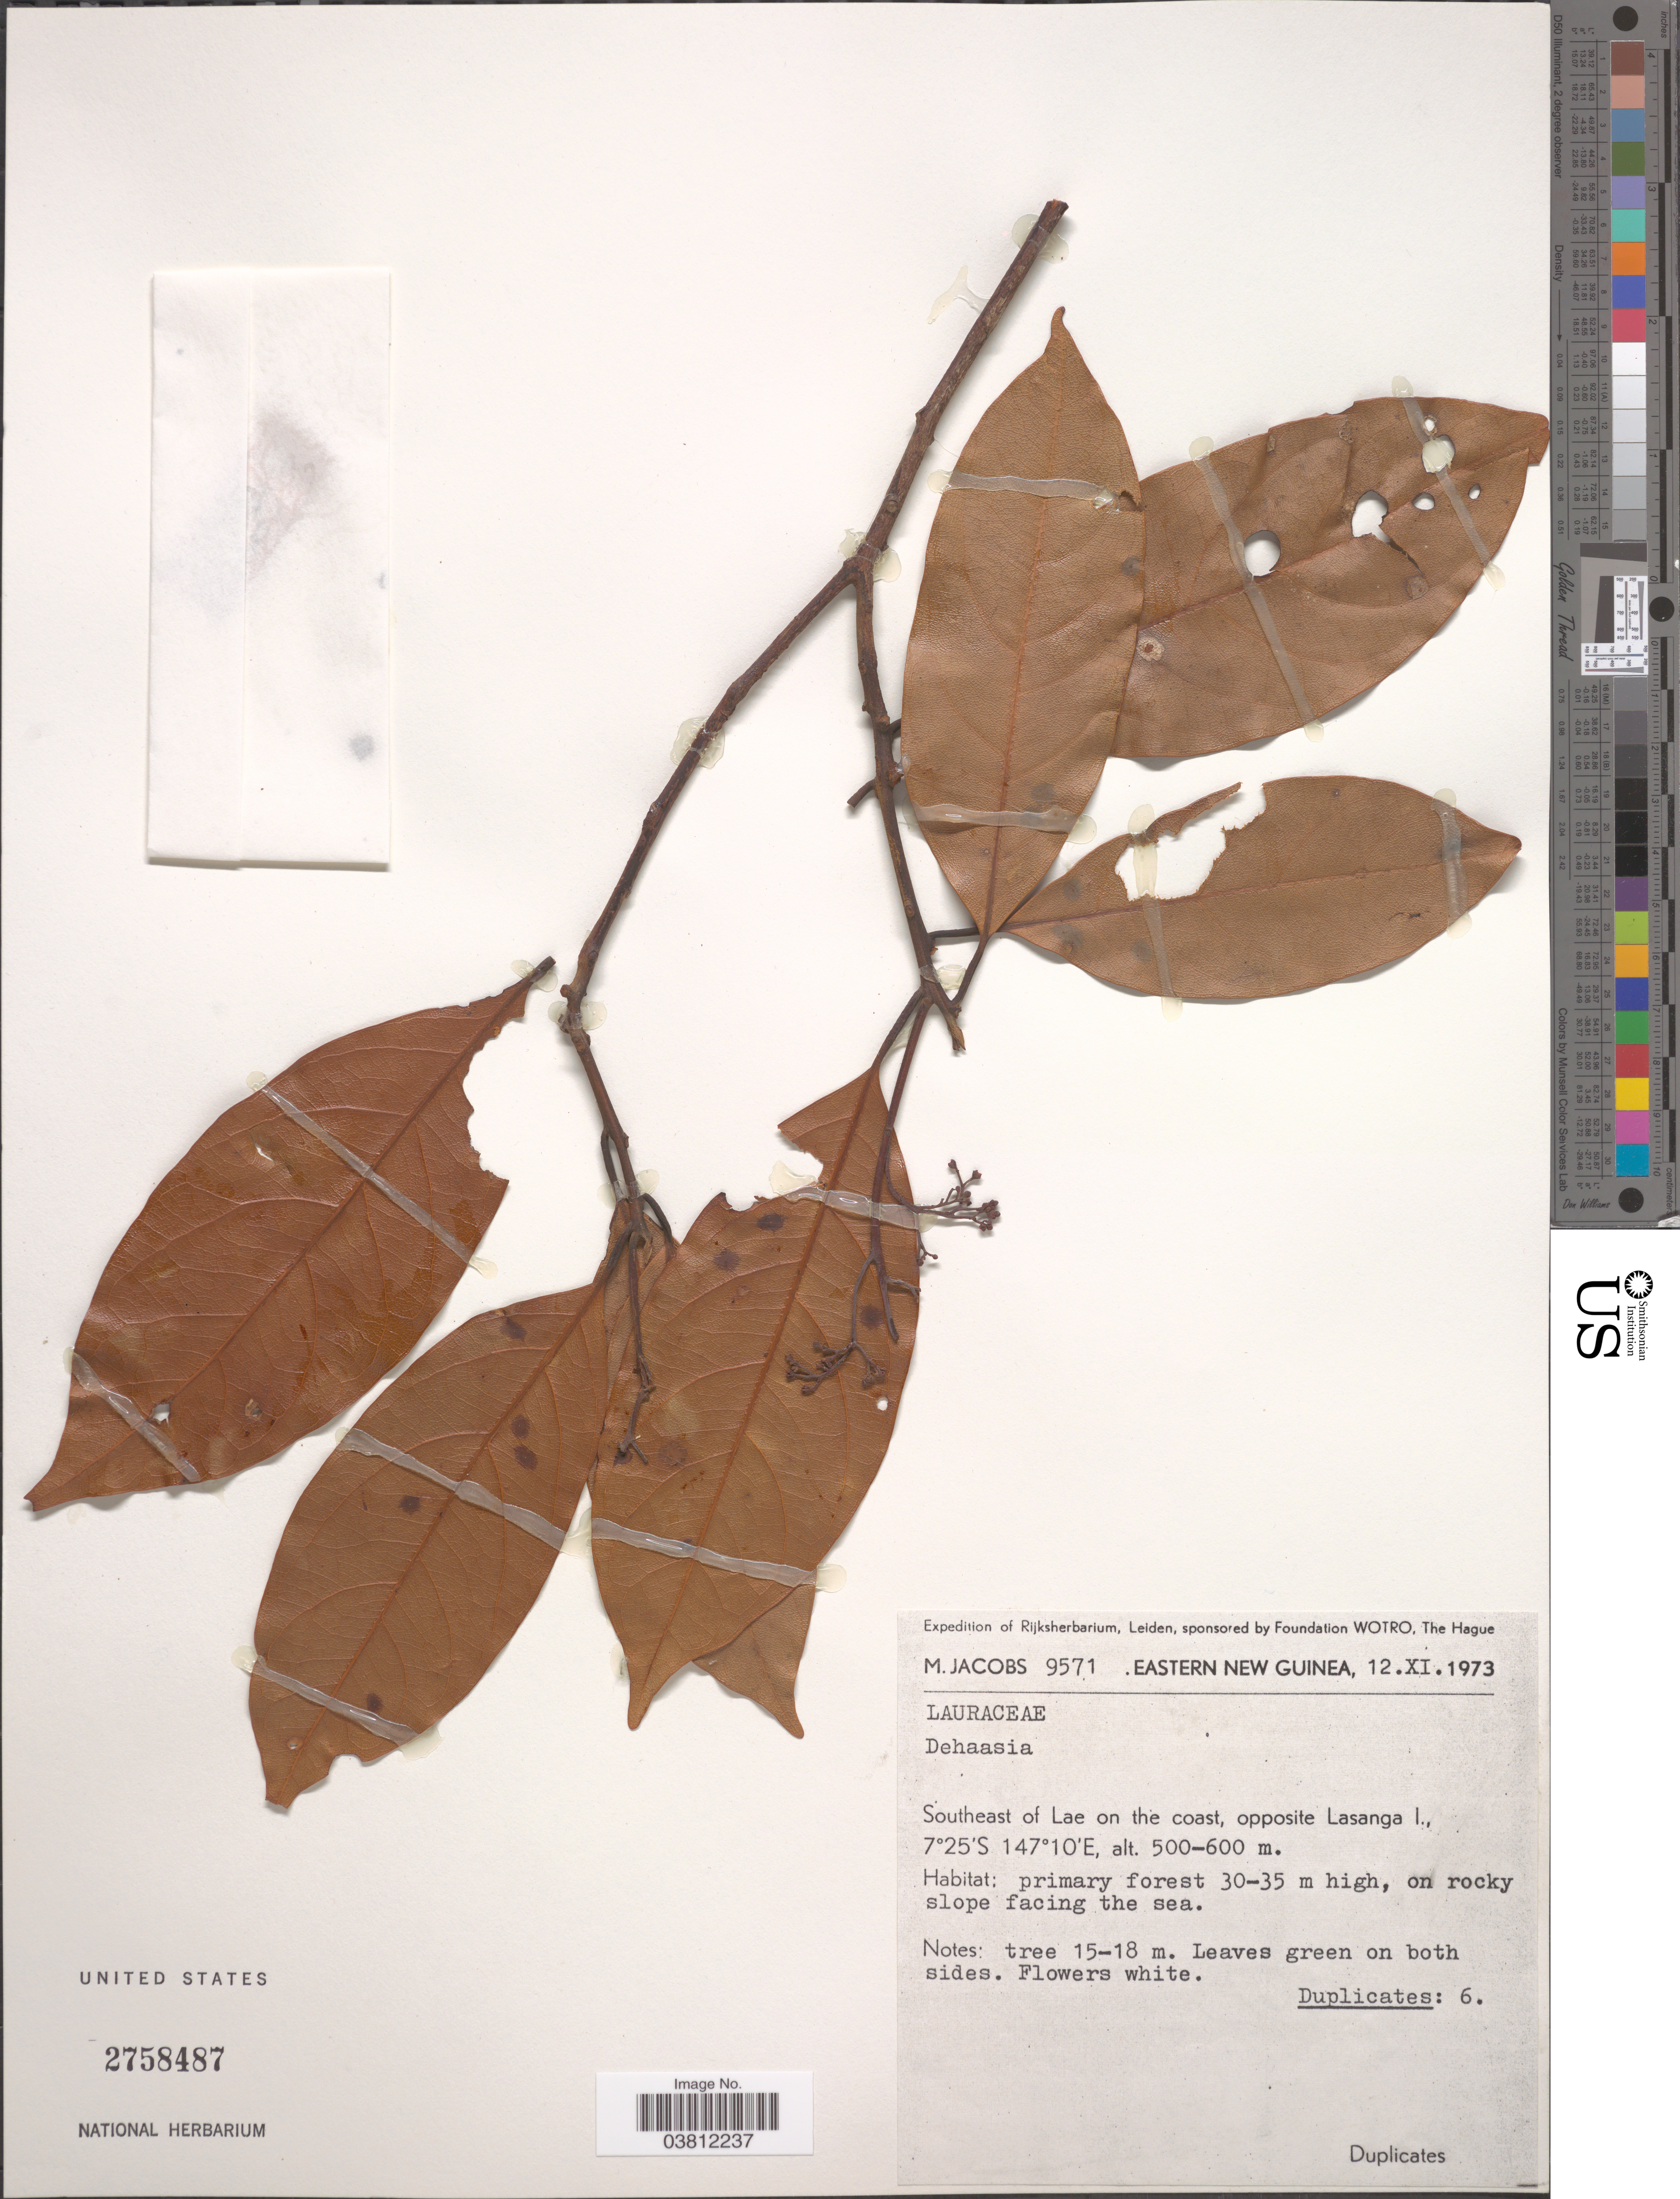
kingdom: Plantae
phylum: Tracheophyta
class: Magnoliopsida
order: Laurales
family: Lauraceae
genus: Dehaasia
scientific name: Dehaasia sp.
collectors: M. Jacobs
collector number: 9571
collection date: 1973-11-12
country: Papua New Guinea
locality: Eastern New Guinea. Southeast of Lae on the coast, opposite Lasanga l.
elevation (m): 500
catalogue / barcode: US 2758487